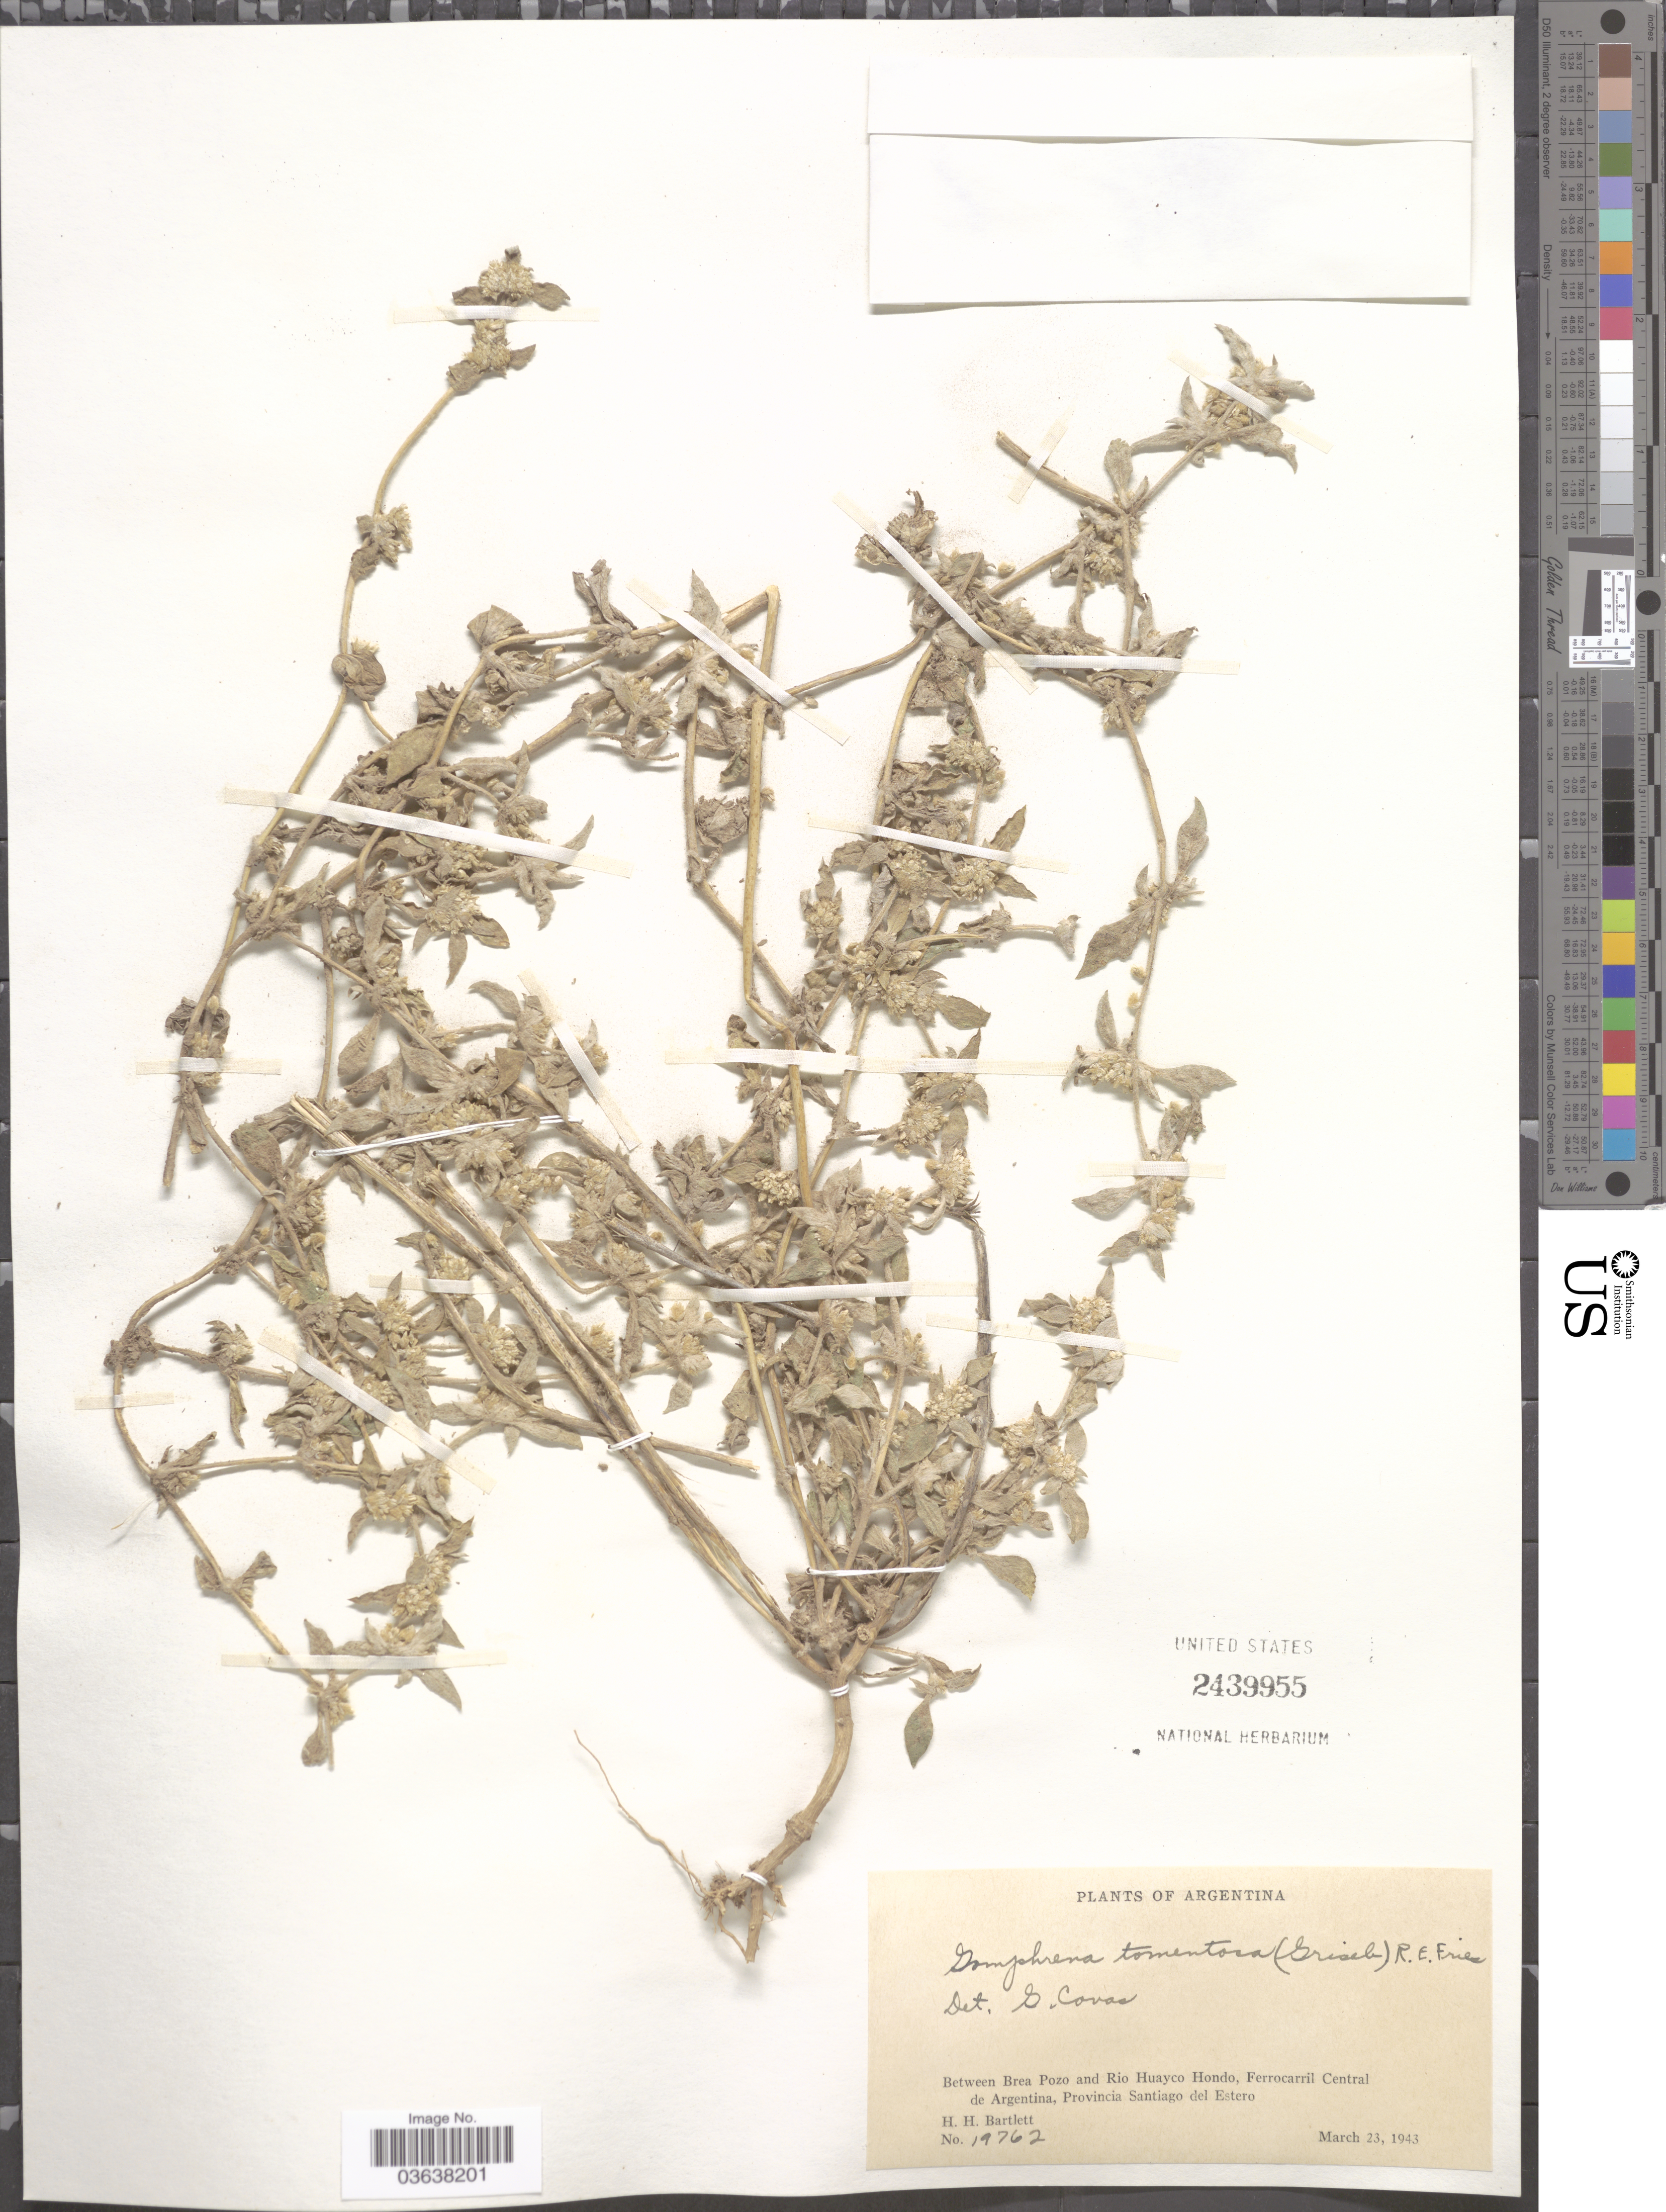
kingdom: Plantae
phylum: Tracheophyta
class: Magnoliopsida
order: Caryophyllales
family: Amaranthaceae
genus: Gomphrena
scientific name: Gomphrena tomentosa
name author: (Griseb.) R.E. Fr.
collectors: H. H. Bartlett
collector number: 19762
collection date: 1943-03-23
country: Argentina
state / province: Santiago del Estero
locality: Between Brea Pozo and Rio Huayco Hondo, Ferrocarril Central de Argentina.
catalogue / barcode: US 2439955